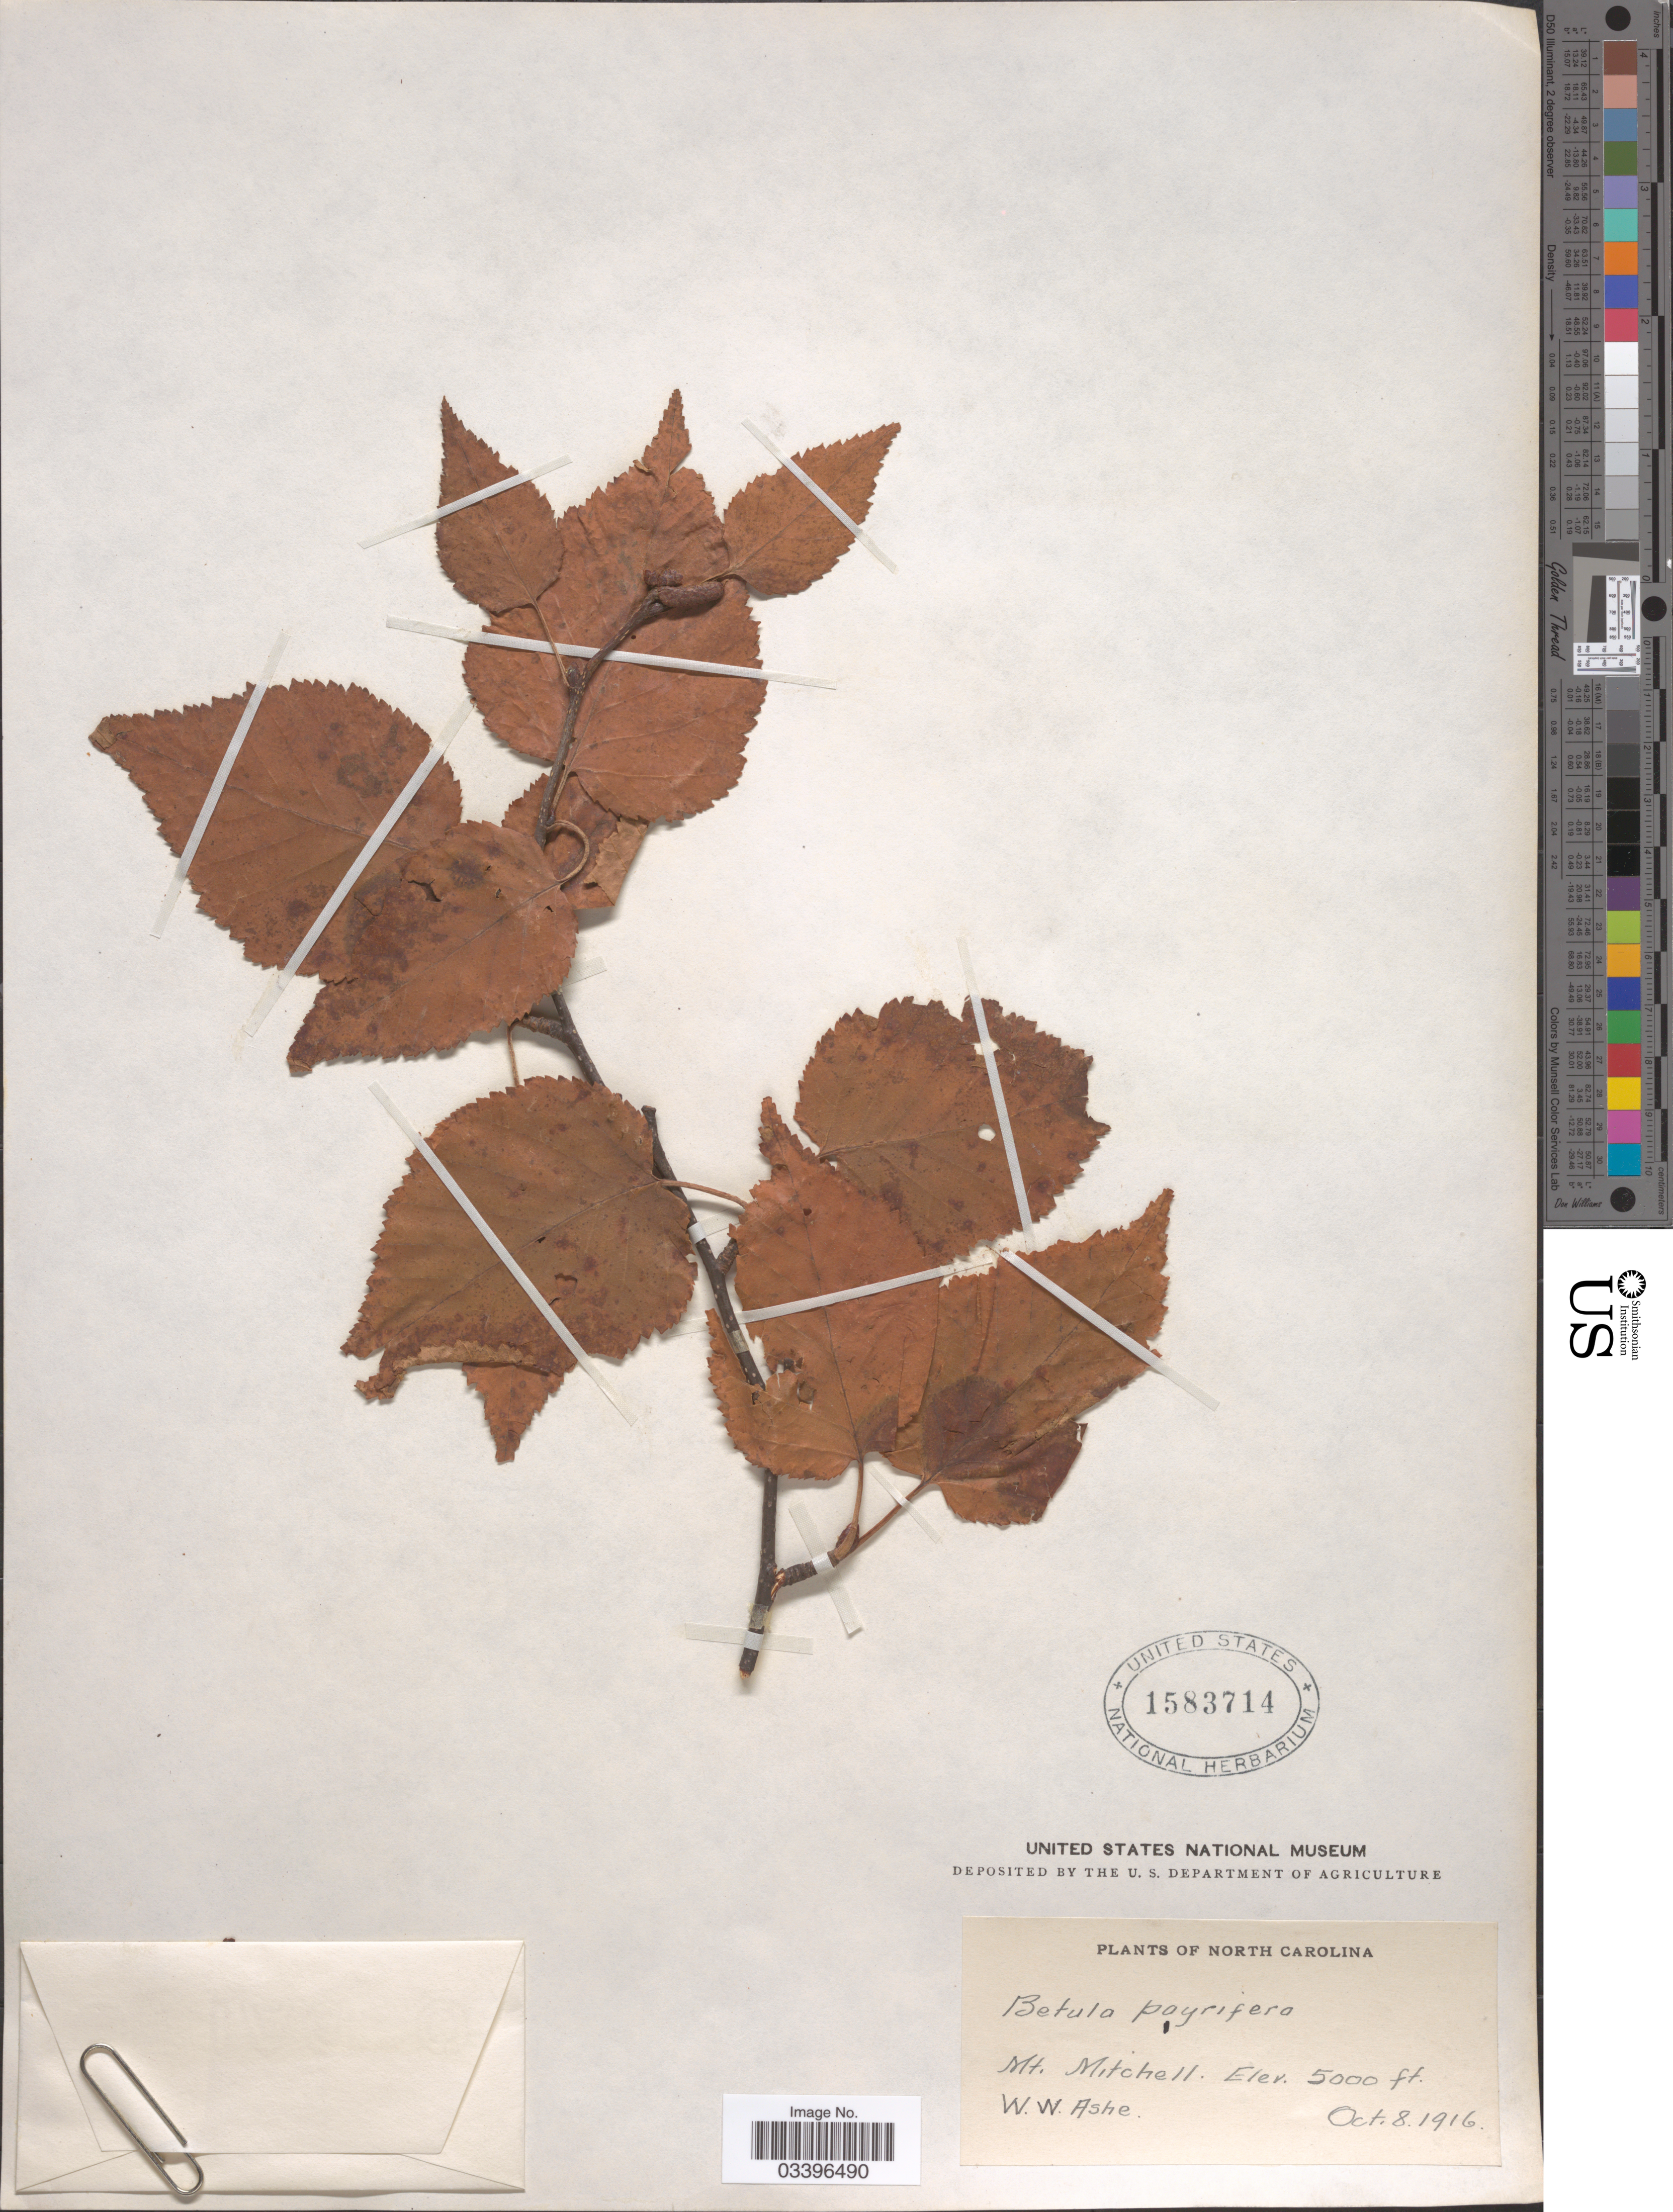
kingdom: Plantae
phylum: Tracheophyta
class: Magnoliopsida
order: Fagales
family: Betulaceae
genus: Betula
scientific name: Betula papyrifera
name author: Marshall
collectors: W. W. Ashe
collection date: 1916-10-08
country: United States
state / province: North Carolina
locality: Mt. Mitchell.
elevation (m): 1524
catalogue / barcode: US 1583714